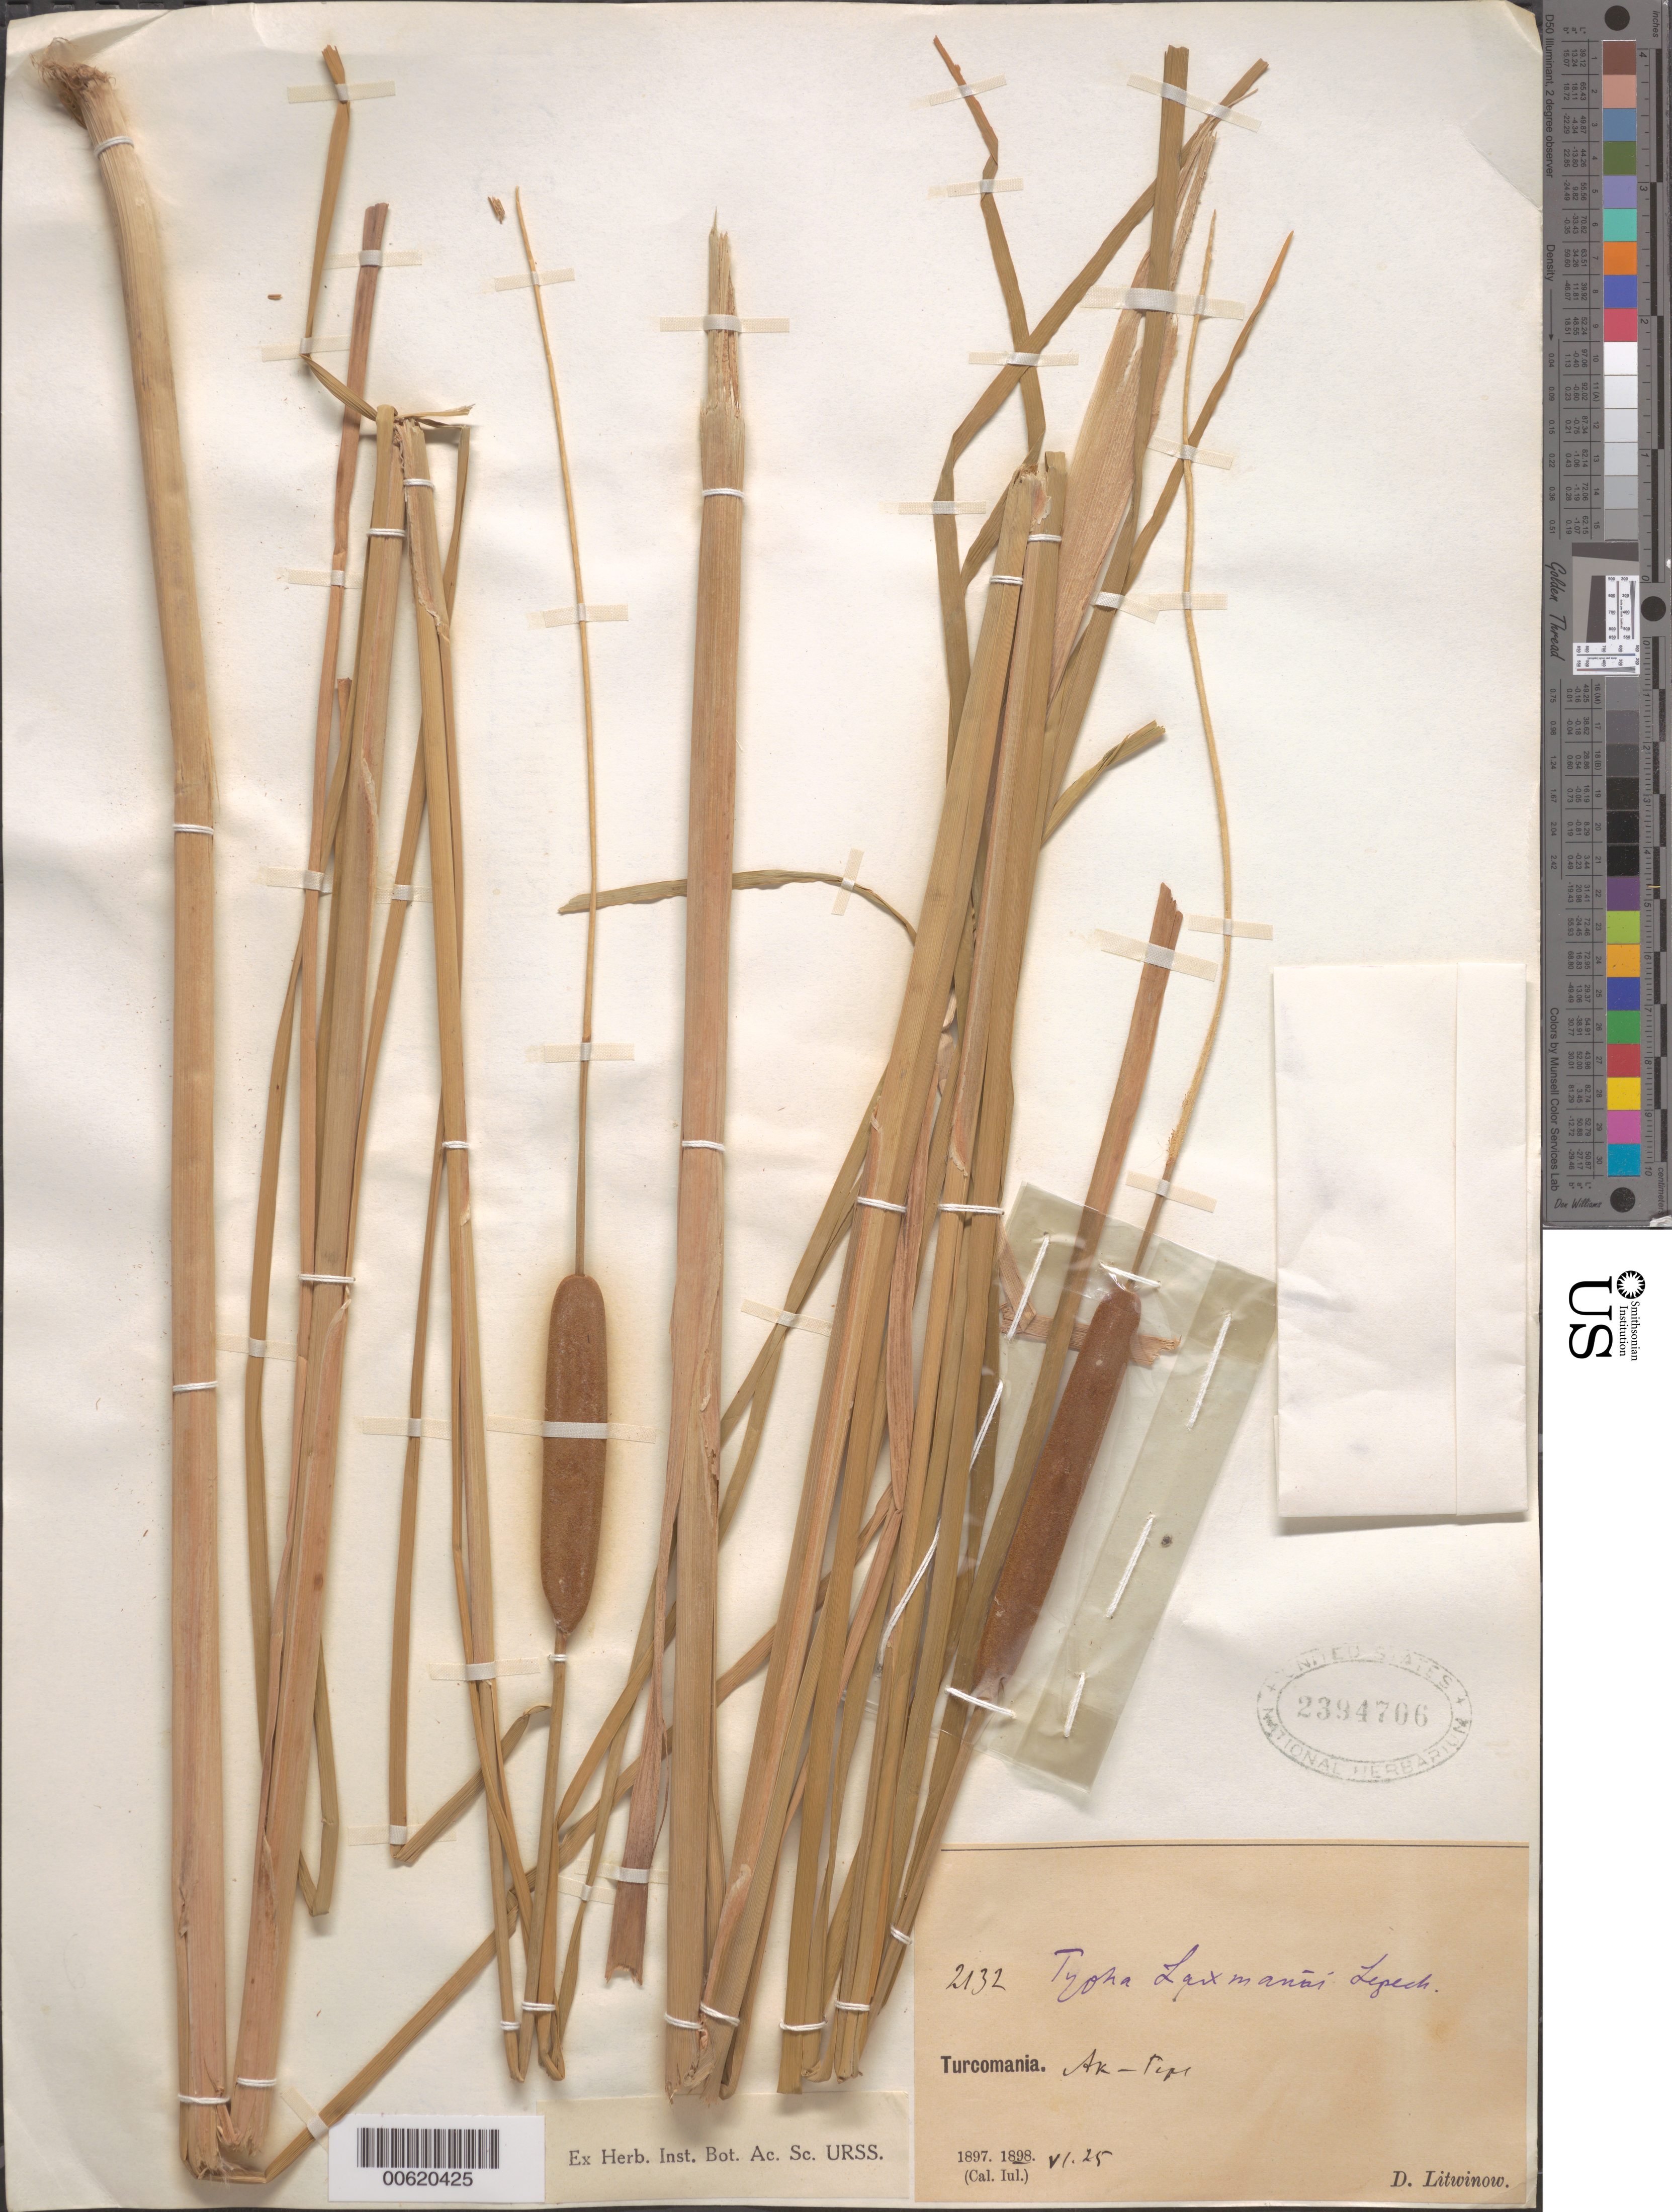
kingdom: Plantae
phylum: Tracheophyta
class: Liliopsida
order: Poales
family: Typhaceae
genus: Typha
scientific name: Typha laxmannii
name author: Lepech.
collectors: D. Litwinow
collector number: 2132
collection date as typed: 25 Jun 1898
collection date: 1898-06-25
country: Turkmenistan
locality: Turcomania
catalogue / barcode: US 2394706